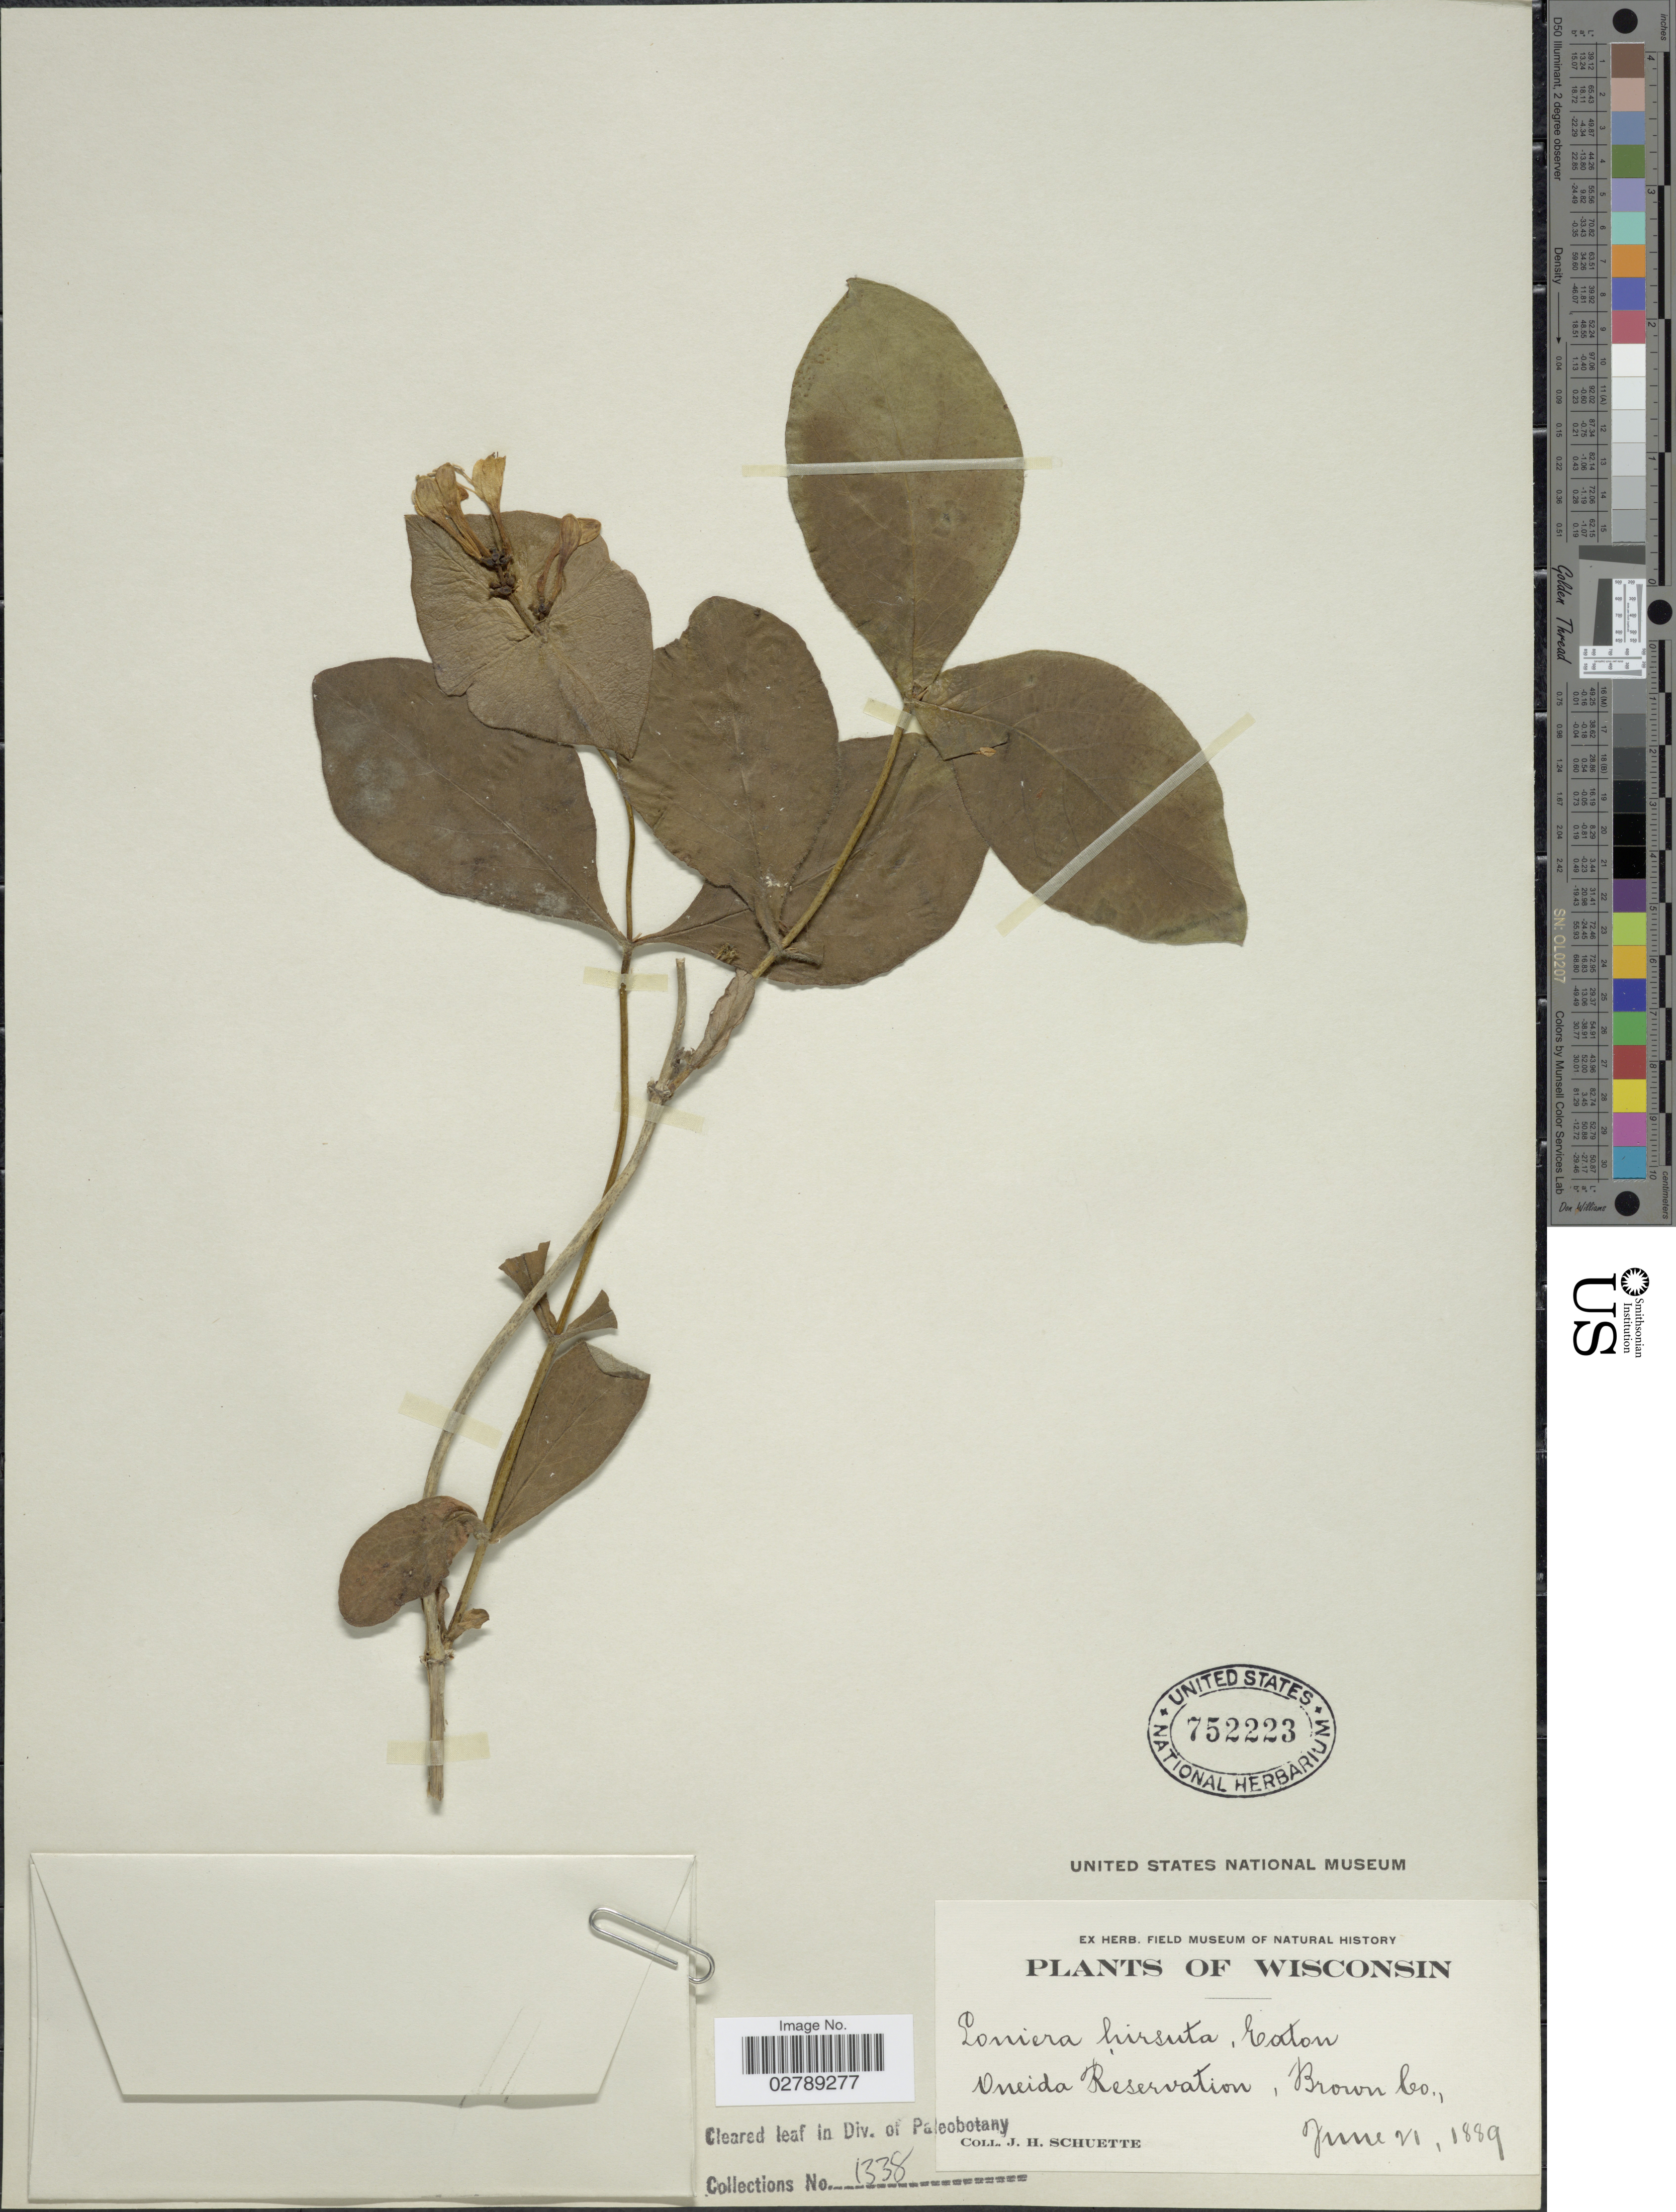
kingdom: Plantae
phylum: Tracheophyta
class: Magnoliopsida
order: Dipsacales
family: Caprifoliaceae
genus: Lonicera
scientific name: Lonicera hirsuta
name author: Eaton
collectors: J. H. Schuette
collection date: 1889-06-21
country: United States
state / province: Wisconsin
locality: Oneida Reservation, Brown Co.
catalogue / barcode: US 752223